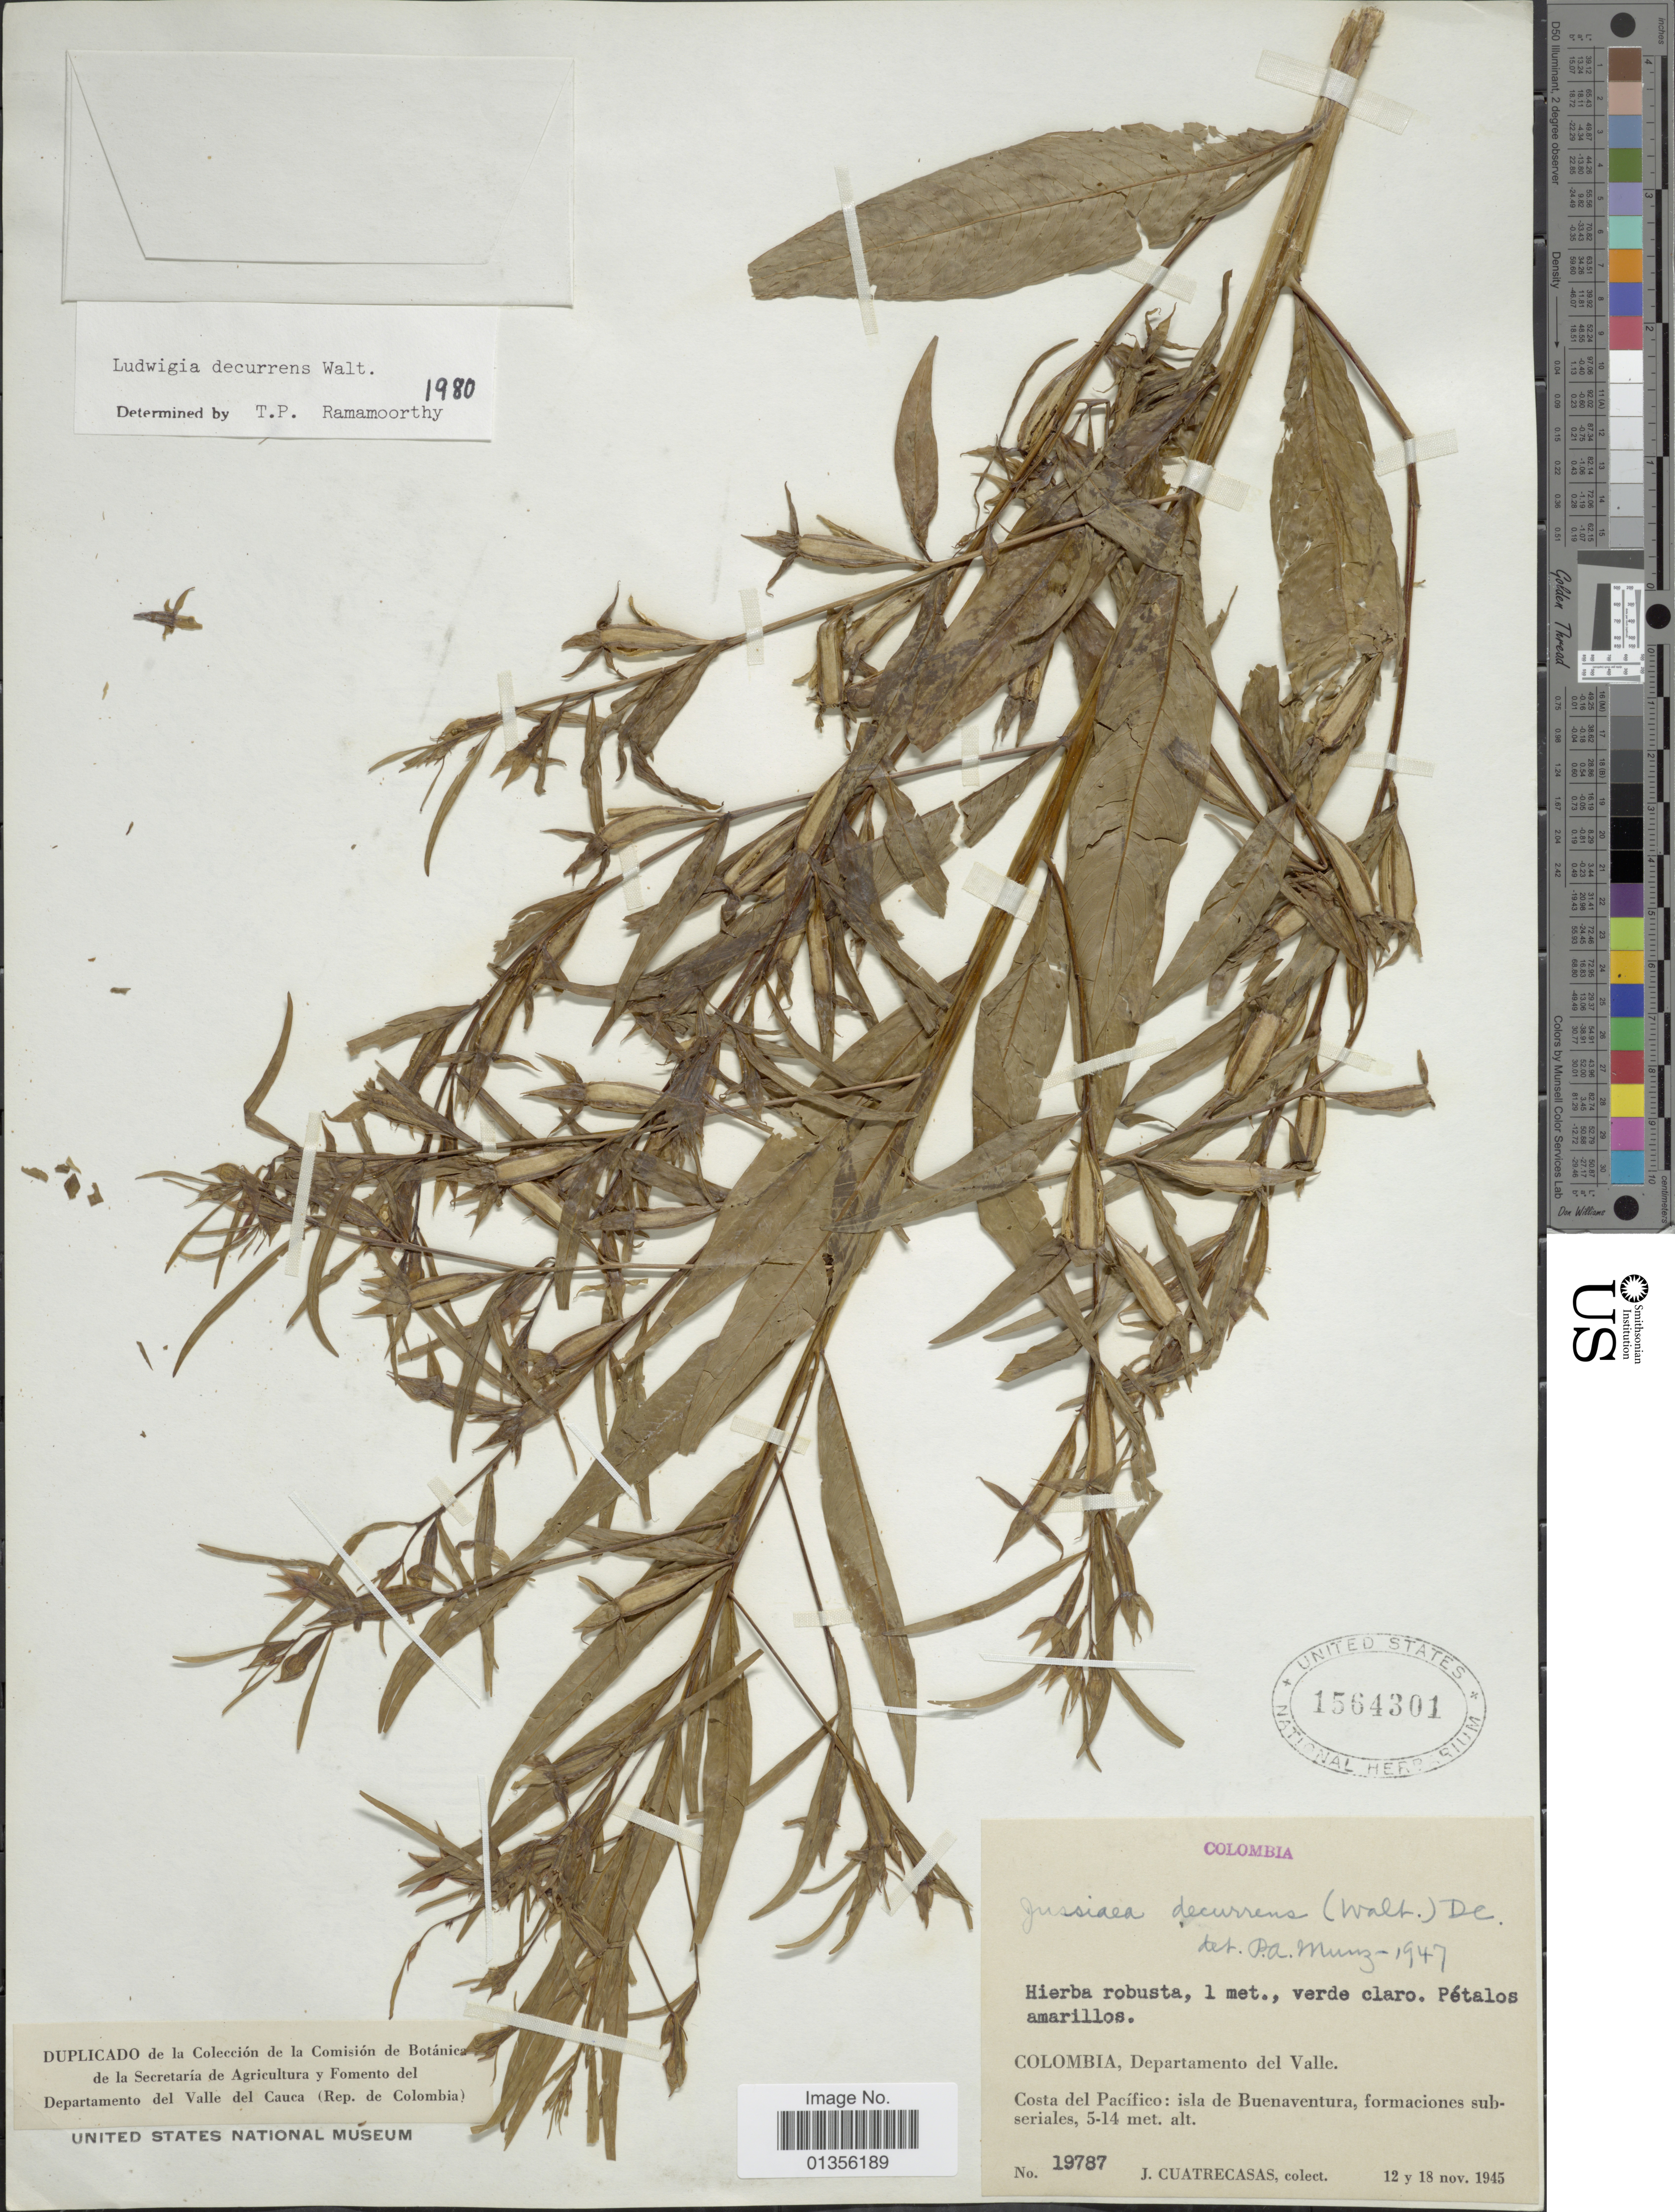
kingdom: Plantae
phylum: Tracheophyta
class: Magnoliopsida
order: Myrtales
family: Onagraceae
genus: Ludwigia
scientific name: Ludwigia decurrens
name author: Walter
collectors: J. Cuatrecasas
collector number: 19787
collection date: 1945-11-12/1945-11-18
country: Colombia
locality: Departamento del Valle. Costa del Pacífico: isla de Buenaventura, formaciones subseriales.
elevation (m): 5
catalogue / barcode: US 1564301